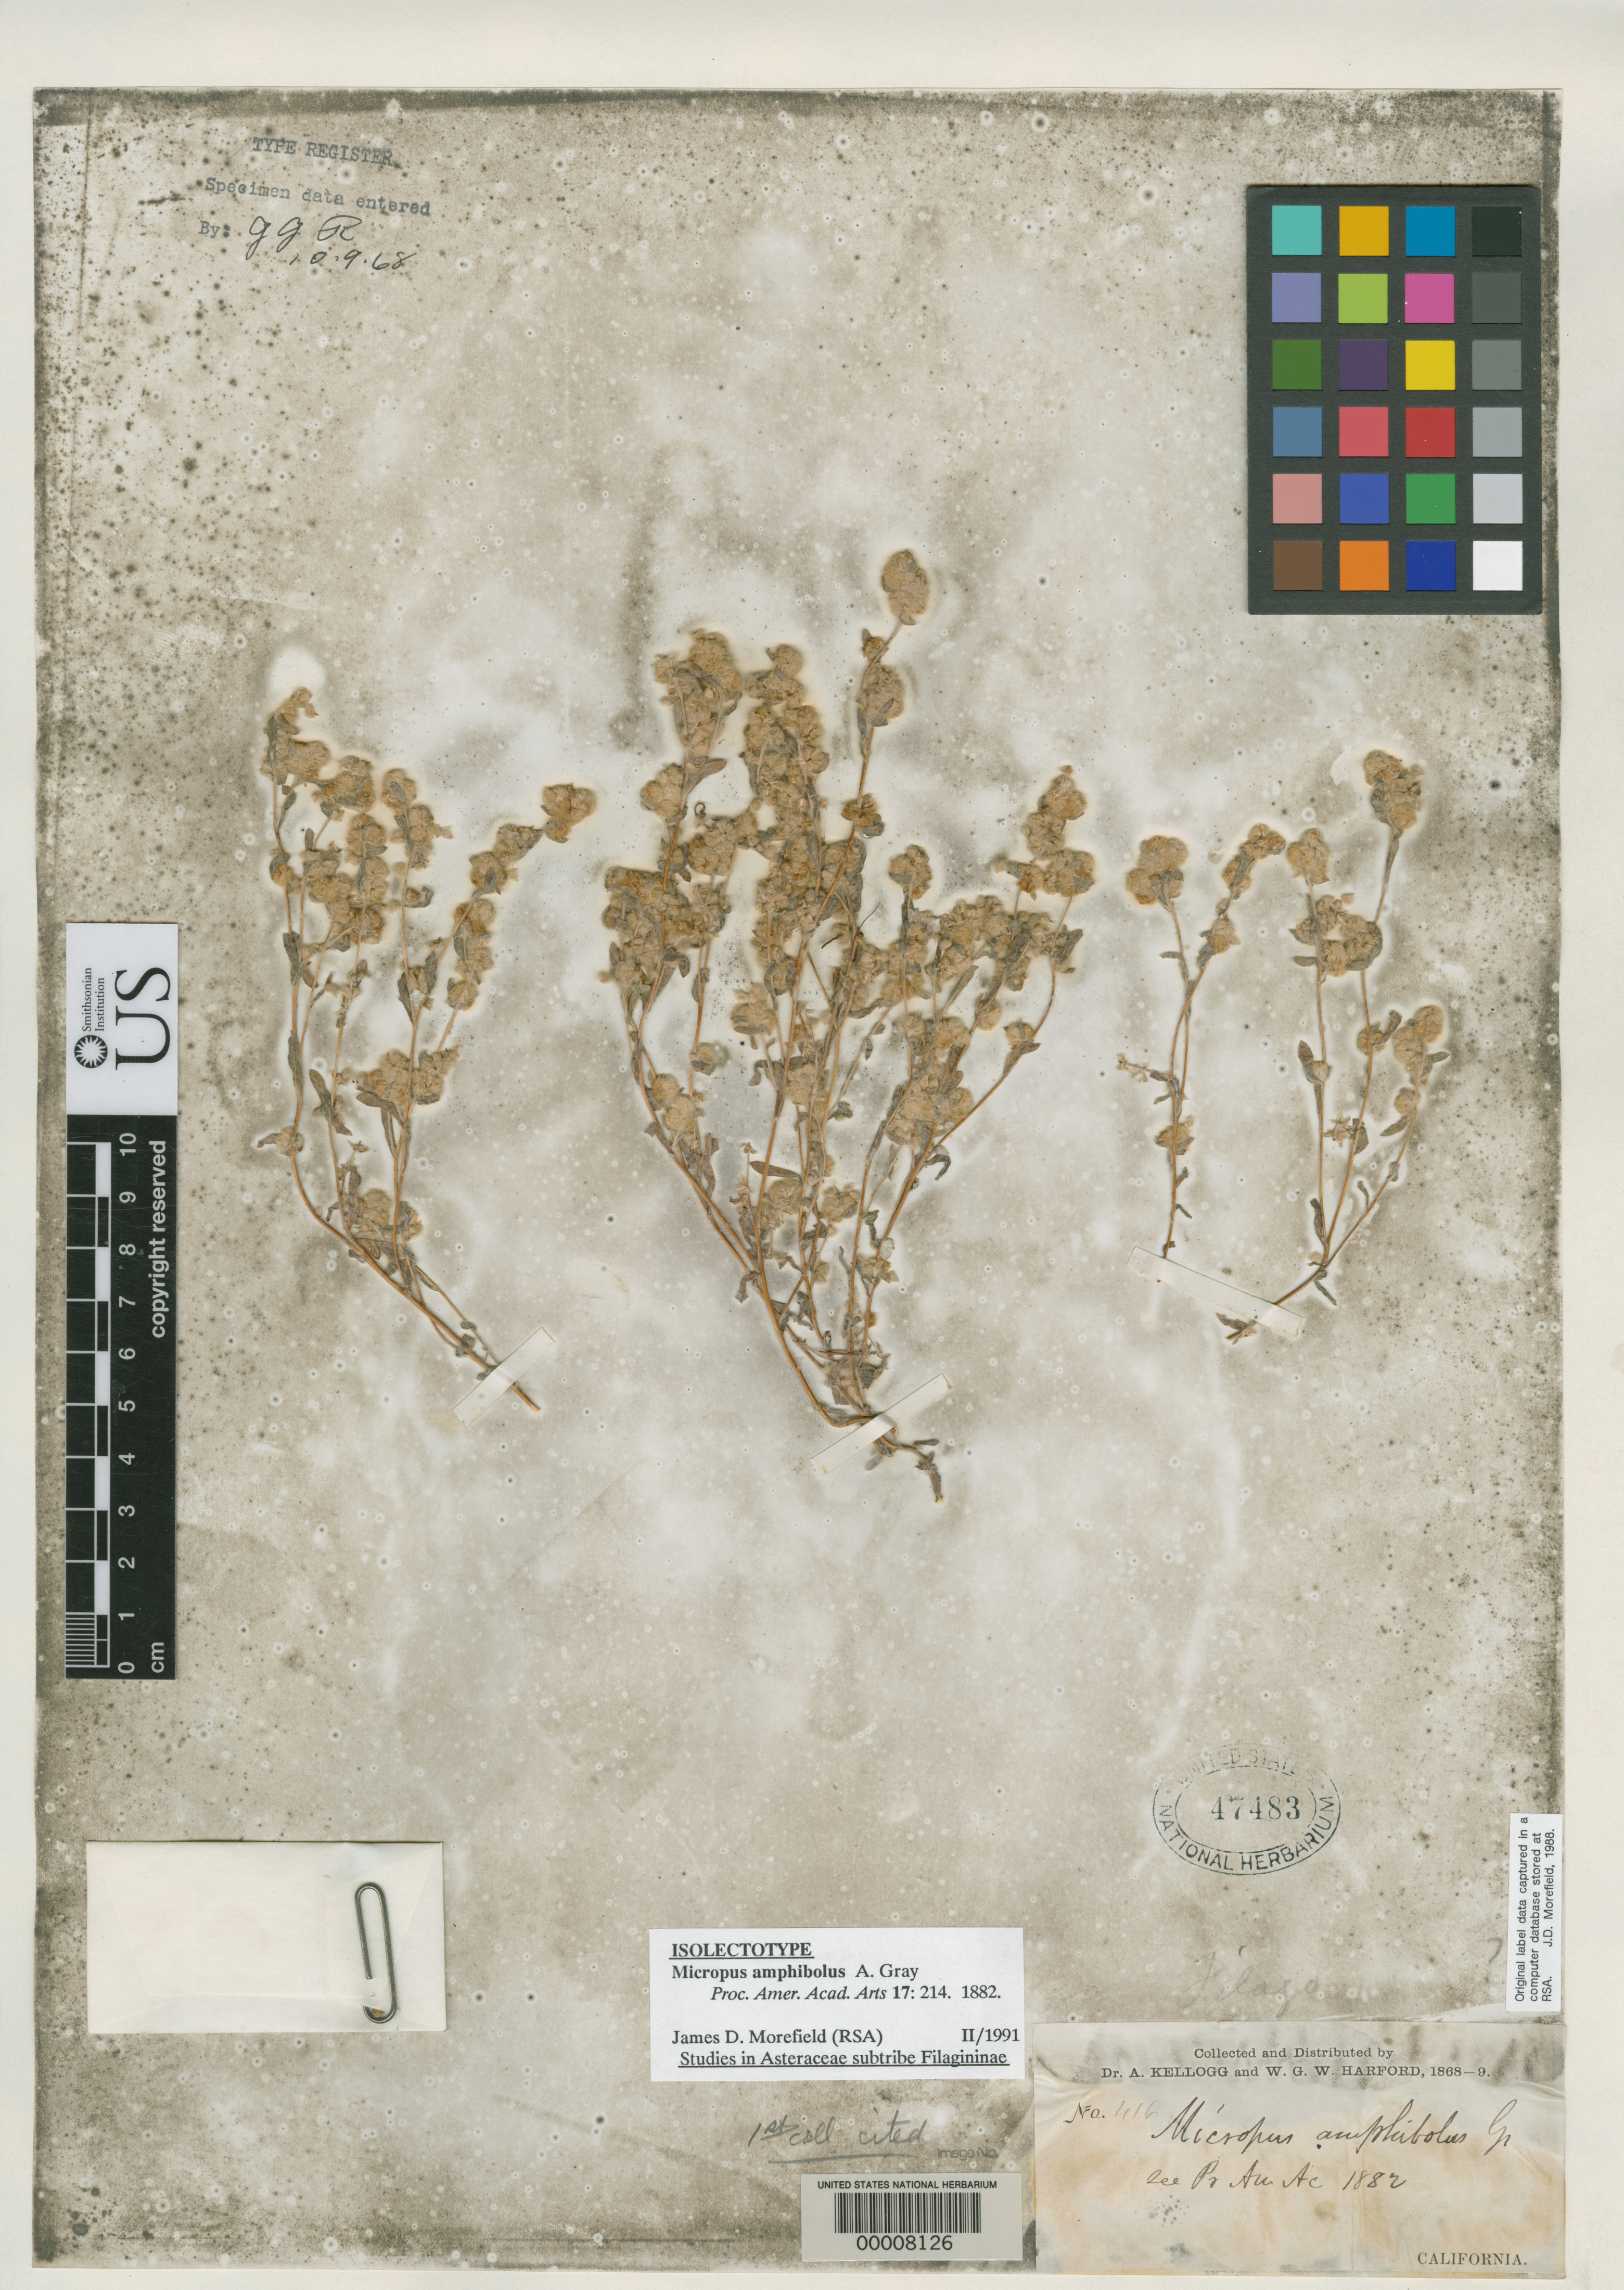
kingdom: Plantae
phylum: Tracheophyta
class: Magnoliopsida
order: Asterales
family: Asteraceae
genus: Micropus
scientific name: Micropus amphibolus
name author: A. Gray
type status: Isosyntype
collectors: A. Kellogg & W. G. W. Harford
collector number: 416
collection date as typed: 1868 to -- --- 1869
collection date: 1868/1869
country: United States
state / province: California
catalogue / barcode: US 47483